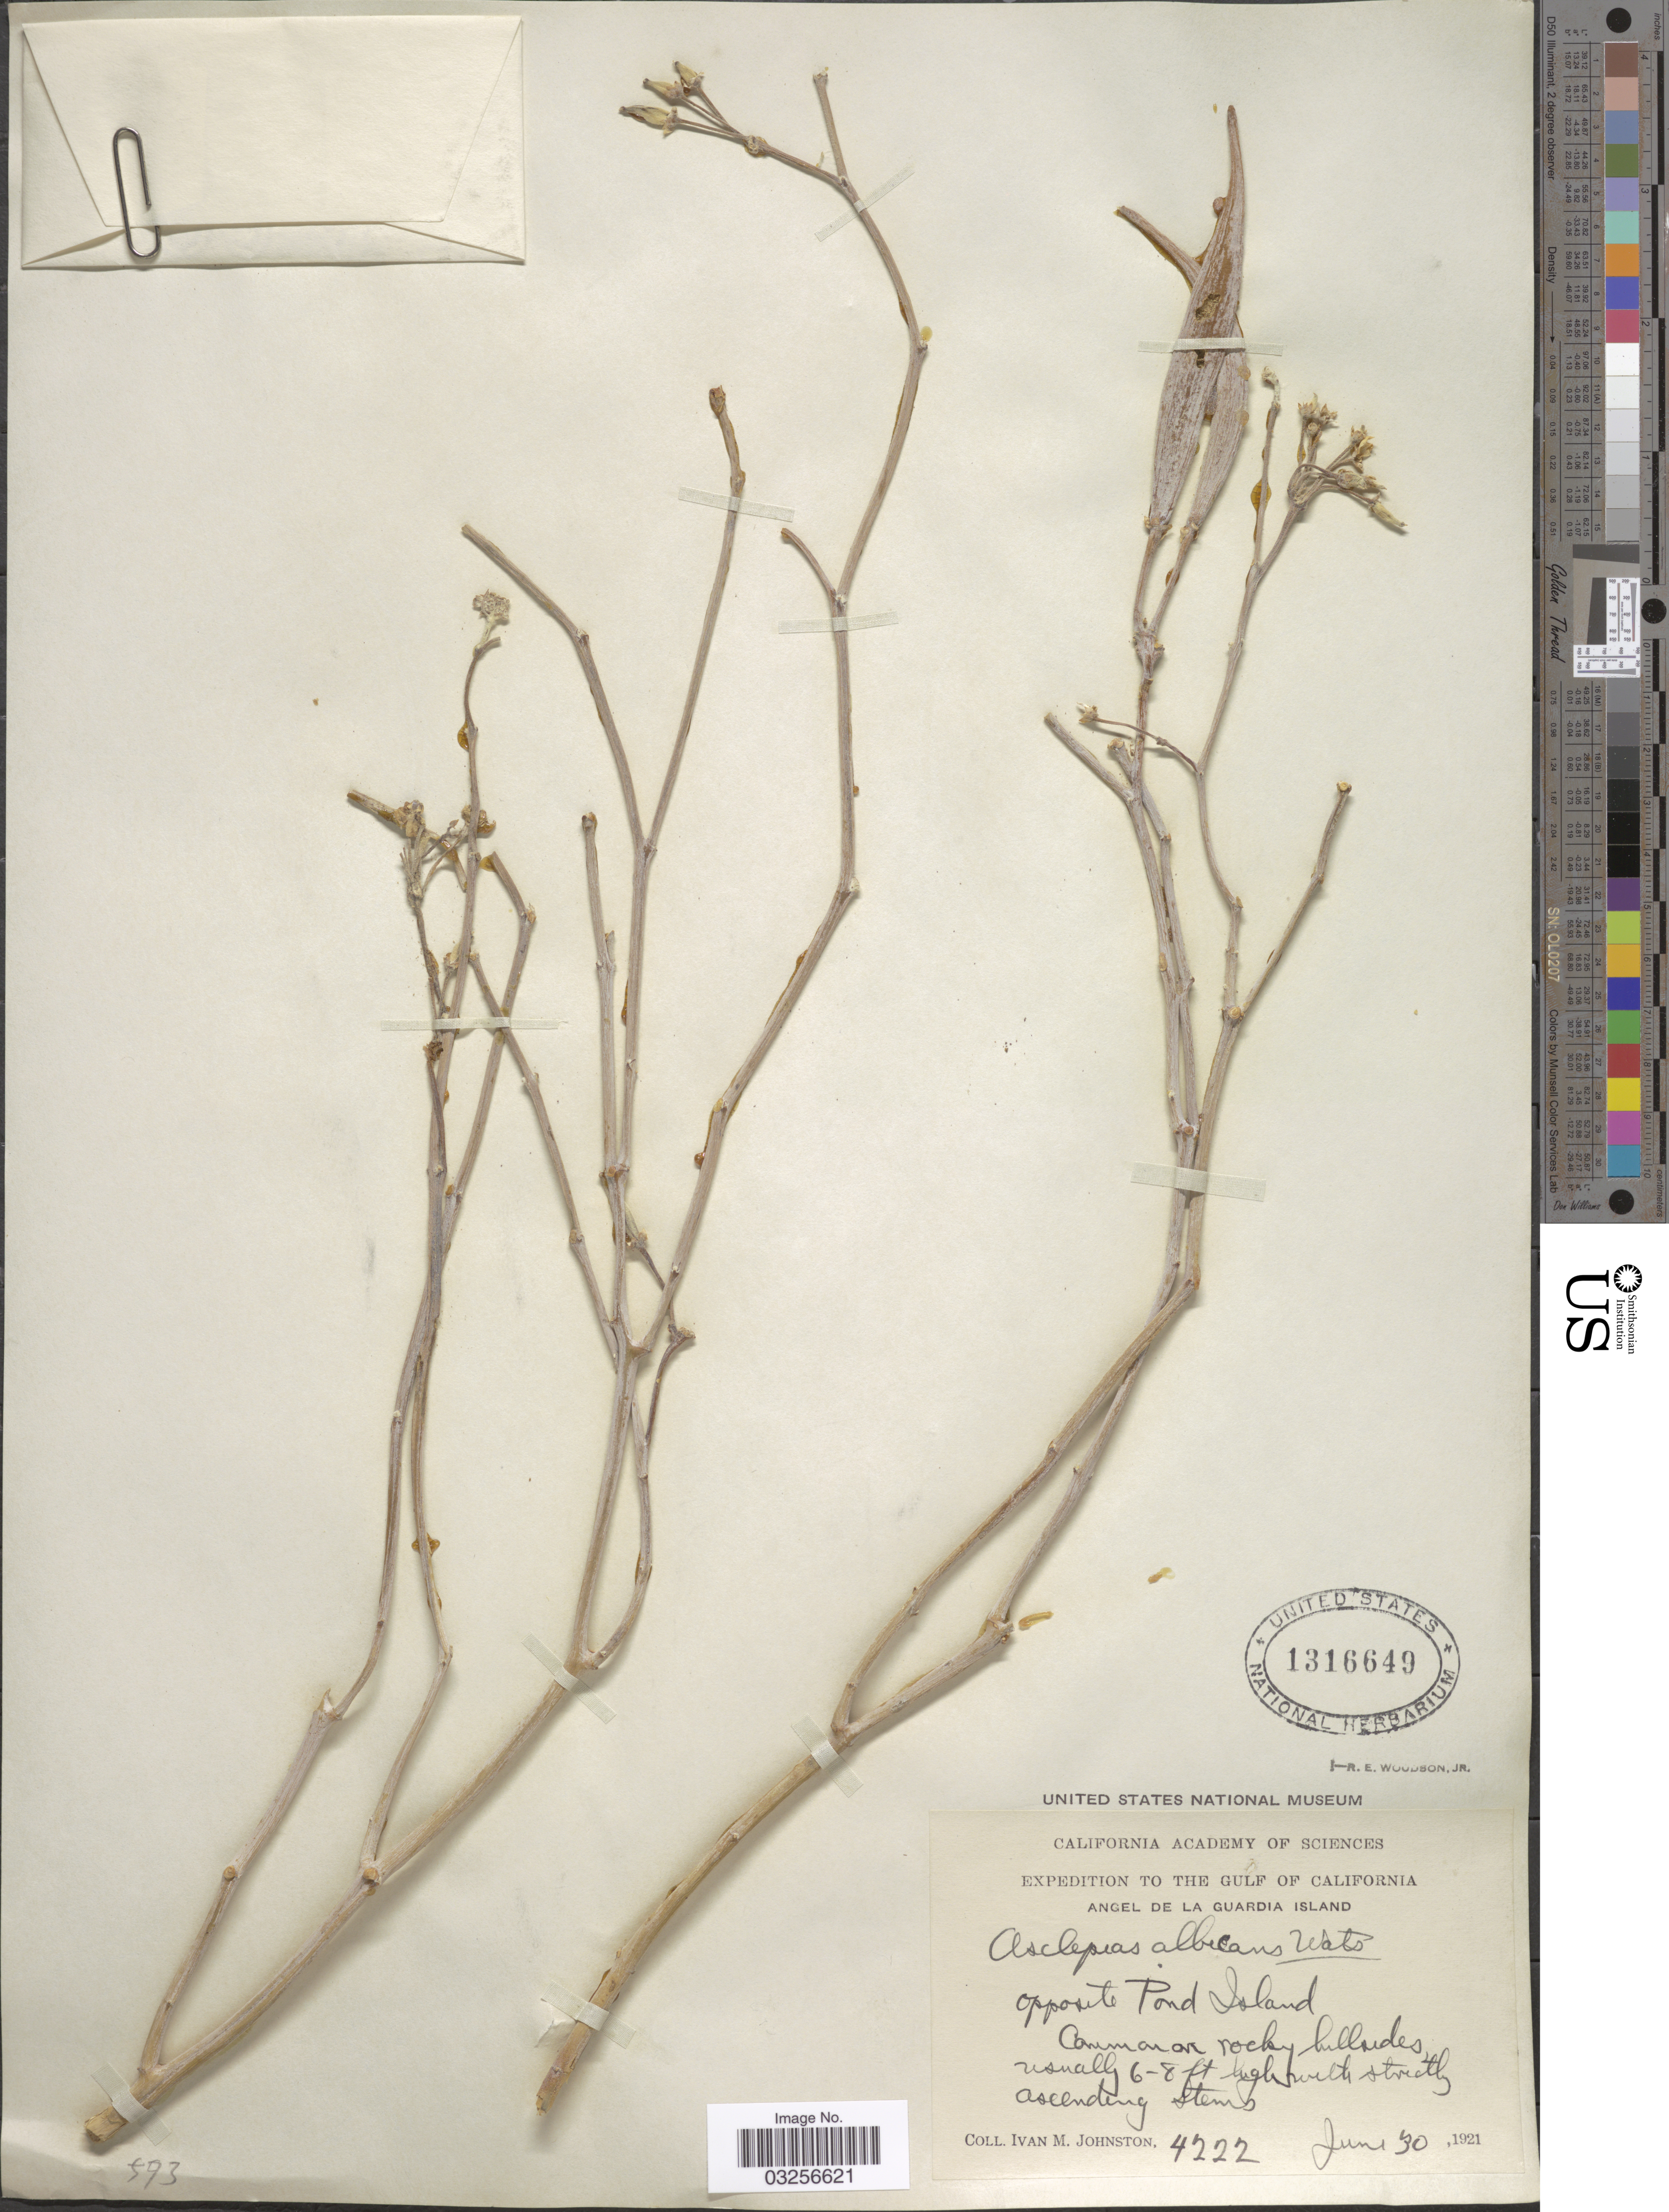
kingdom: Plantae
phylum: Tracheophyta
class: Magnoliopsida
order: Gentianales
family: Apocynaceae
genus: Asclepias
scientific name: Asclepias albicans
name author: S. Watson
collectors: I.M. Johnston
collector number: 4222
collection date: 1921-06-30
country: Mexico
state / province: Baja California Norte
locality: The Gulf of California, Angel de La Guardia Island, opposite Pond Island.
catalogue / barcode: US 1316649